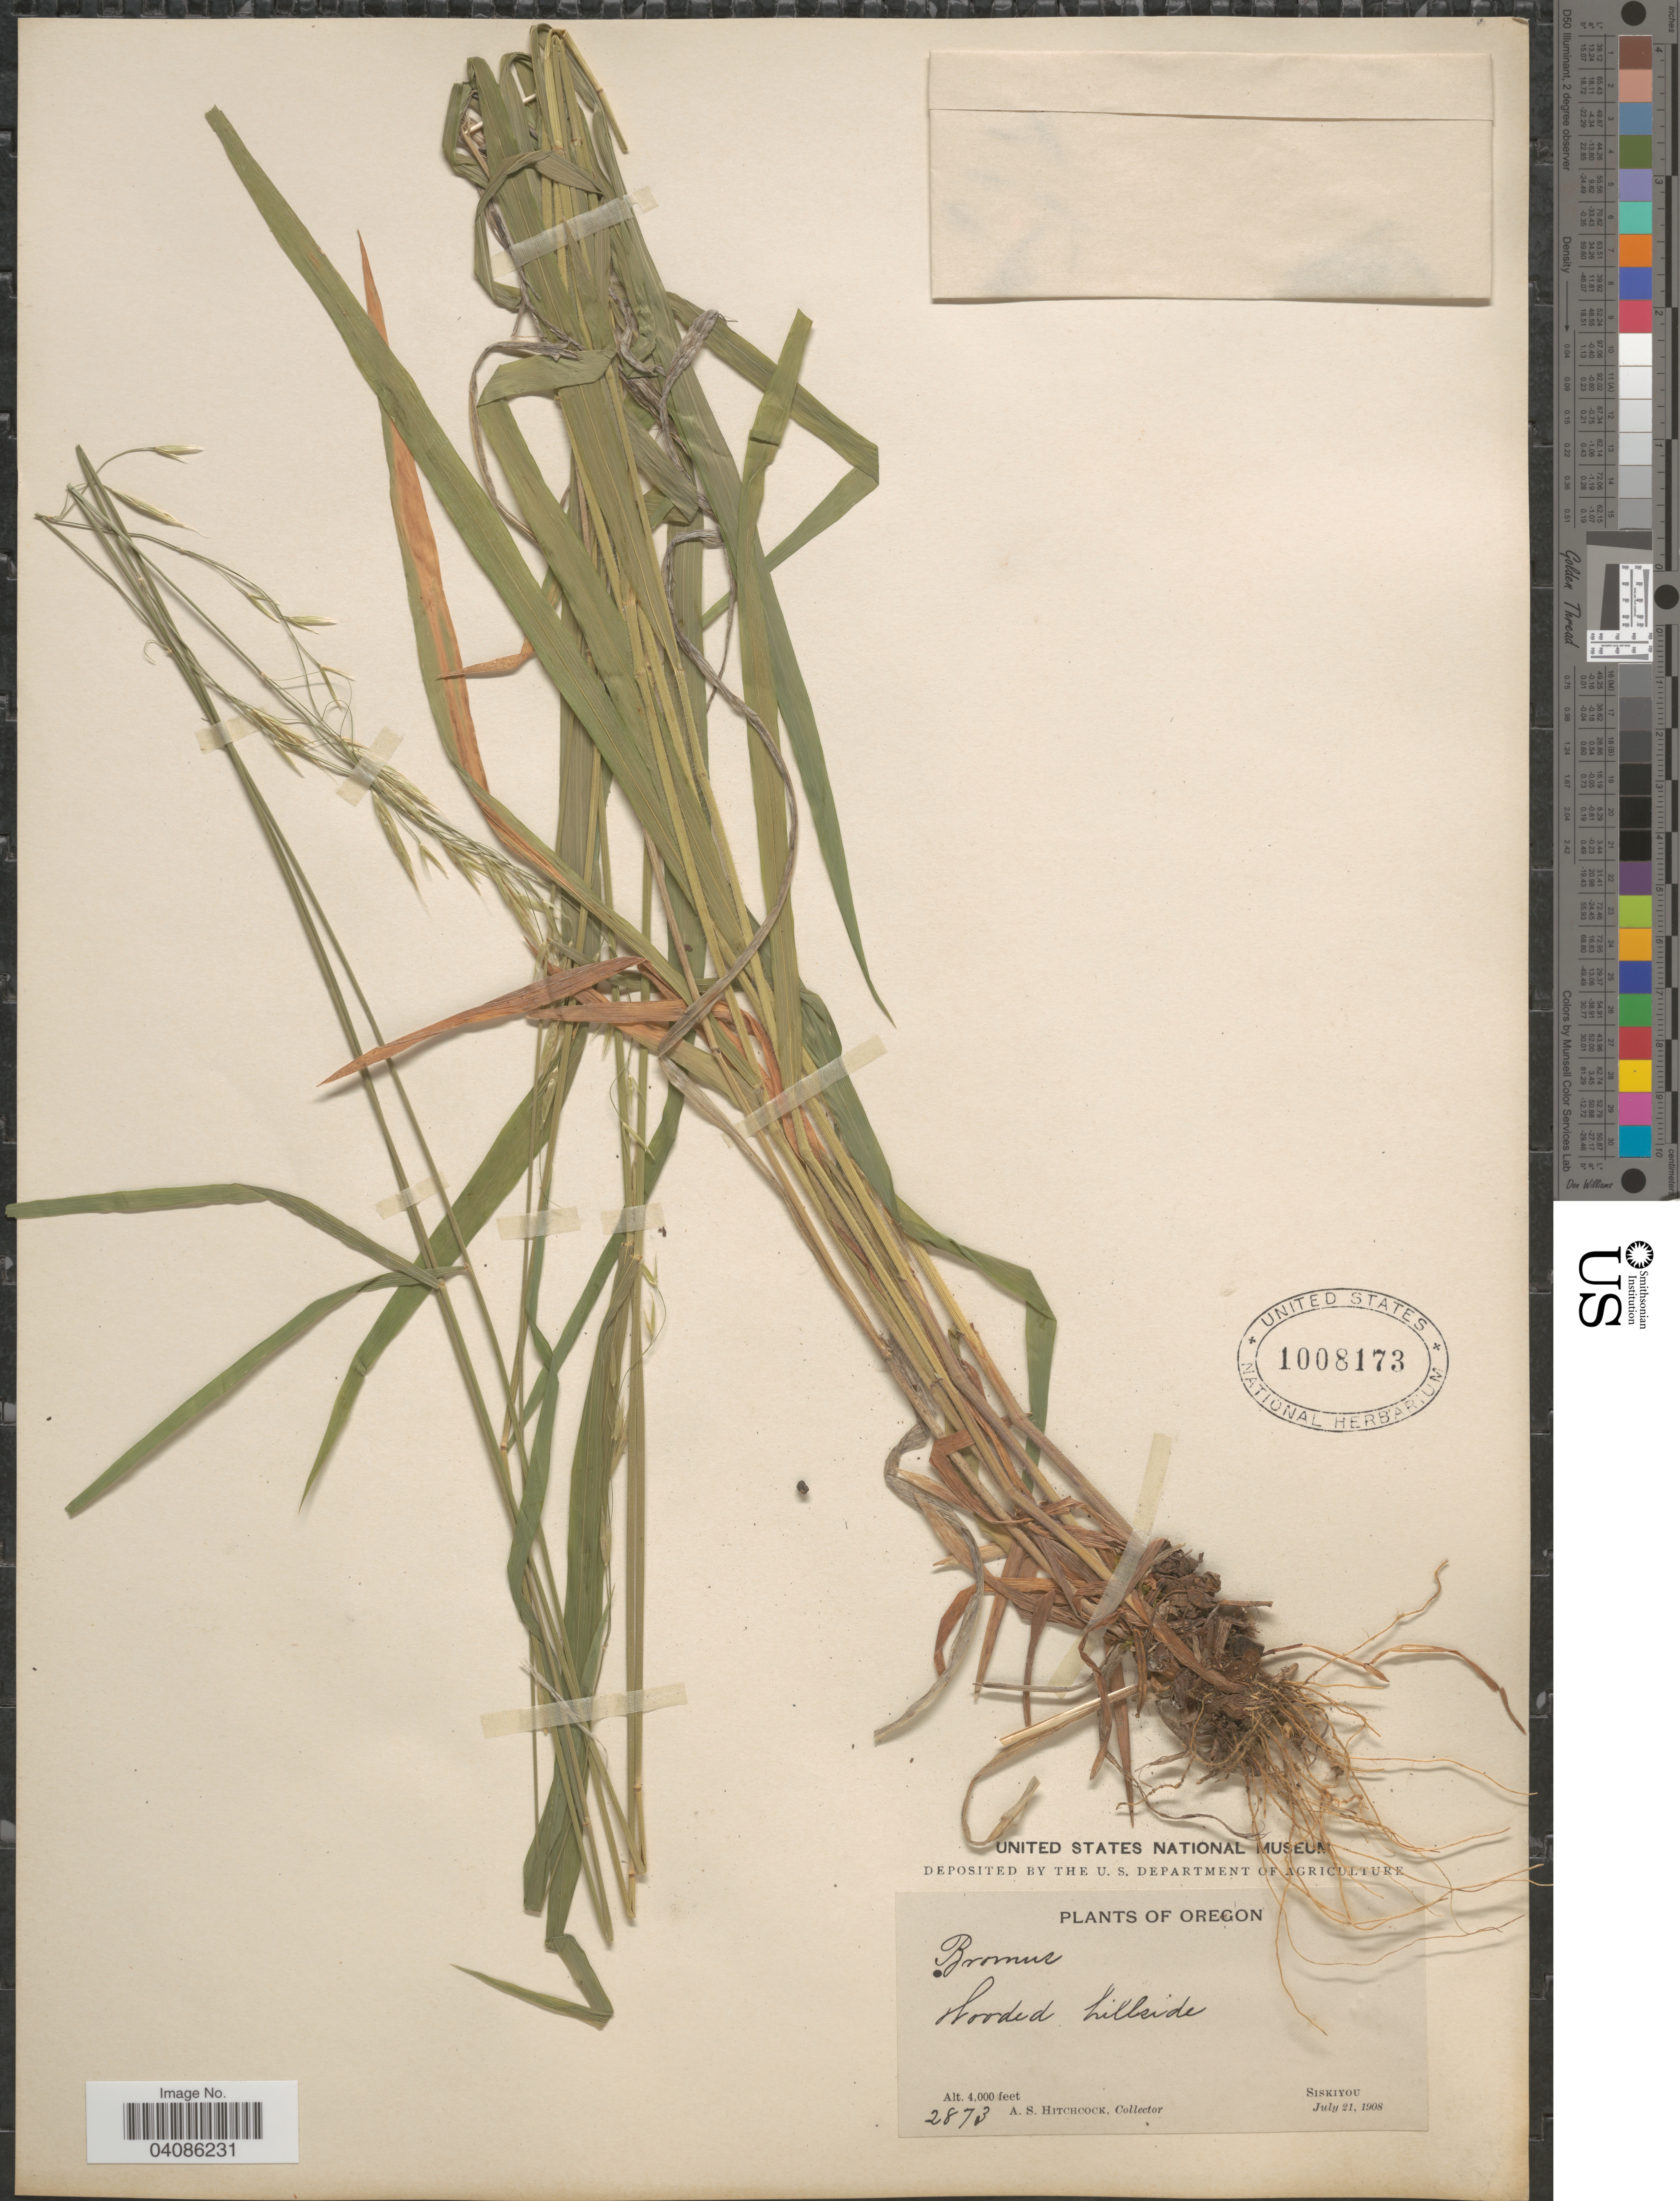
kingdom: Plantae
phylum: Tracheophyta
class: Liliopsida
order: Poales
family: Poaceae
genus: Bromus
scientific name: Bromus texensis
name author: (Shear) Hitchc.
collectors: A. S. Hitchcock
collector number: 2873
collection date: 1908-07-21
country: United States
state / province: Oregon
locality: Wooded hillside. Siskiyou.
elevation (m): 1219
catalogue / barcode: US 1008173